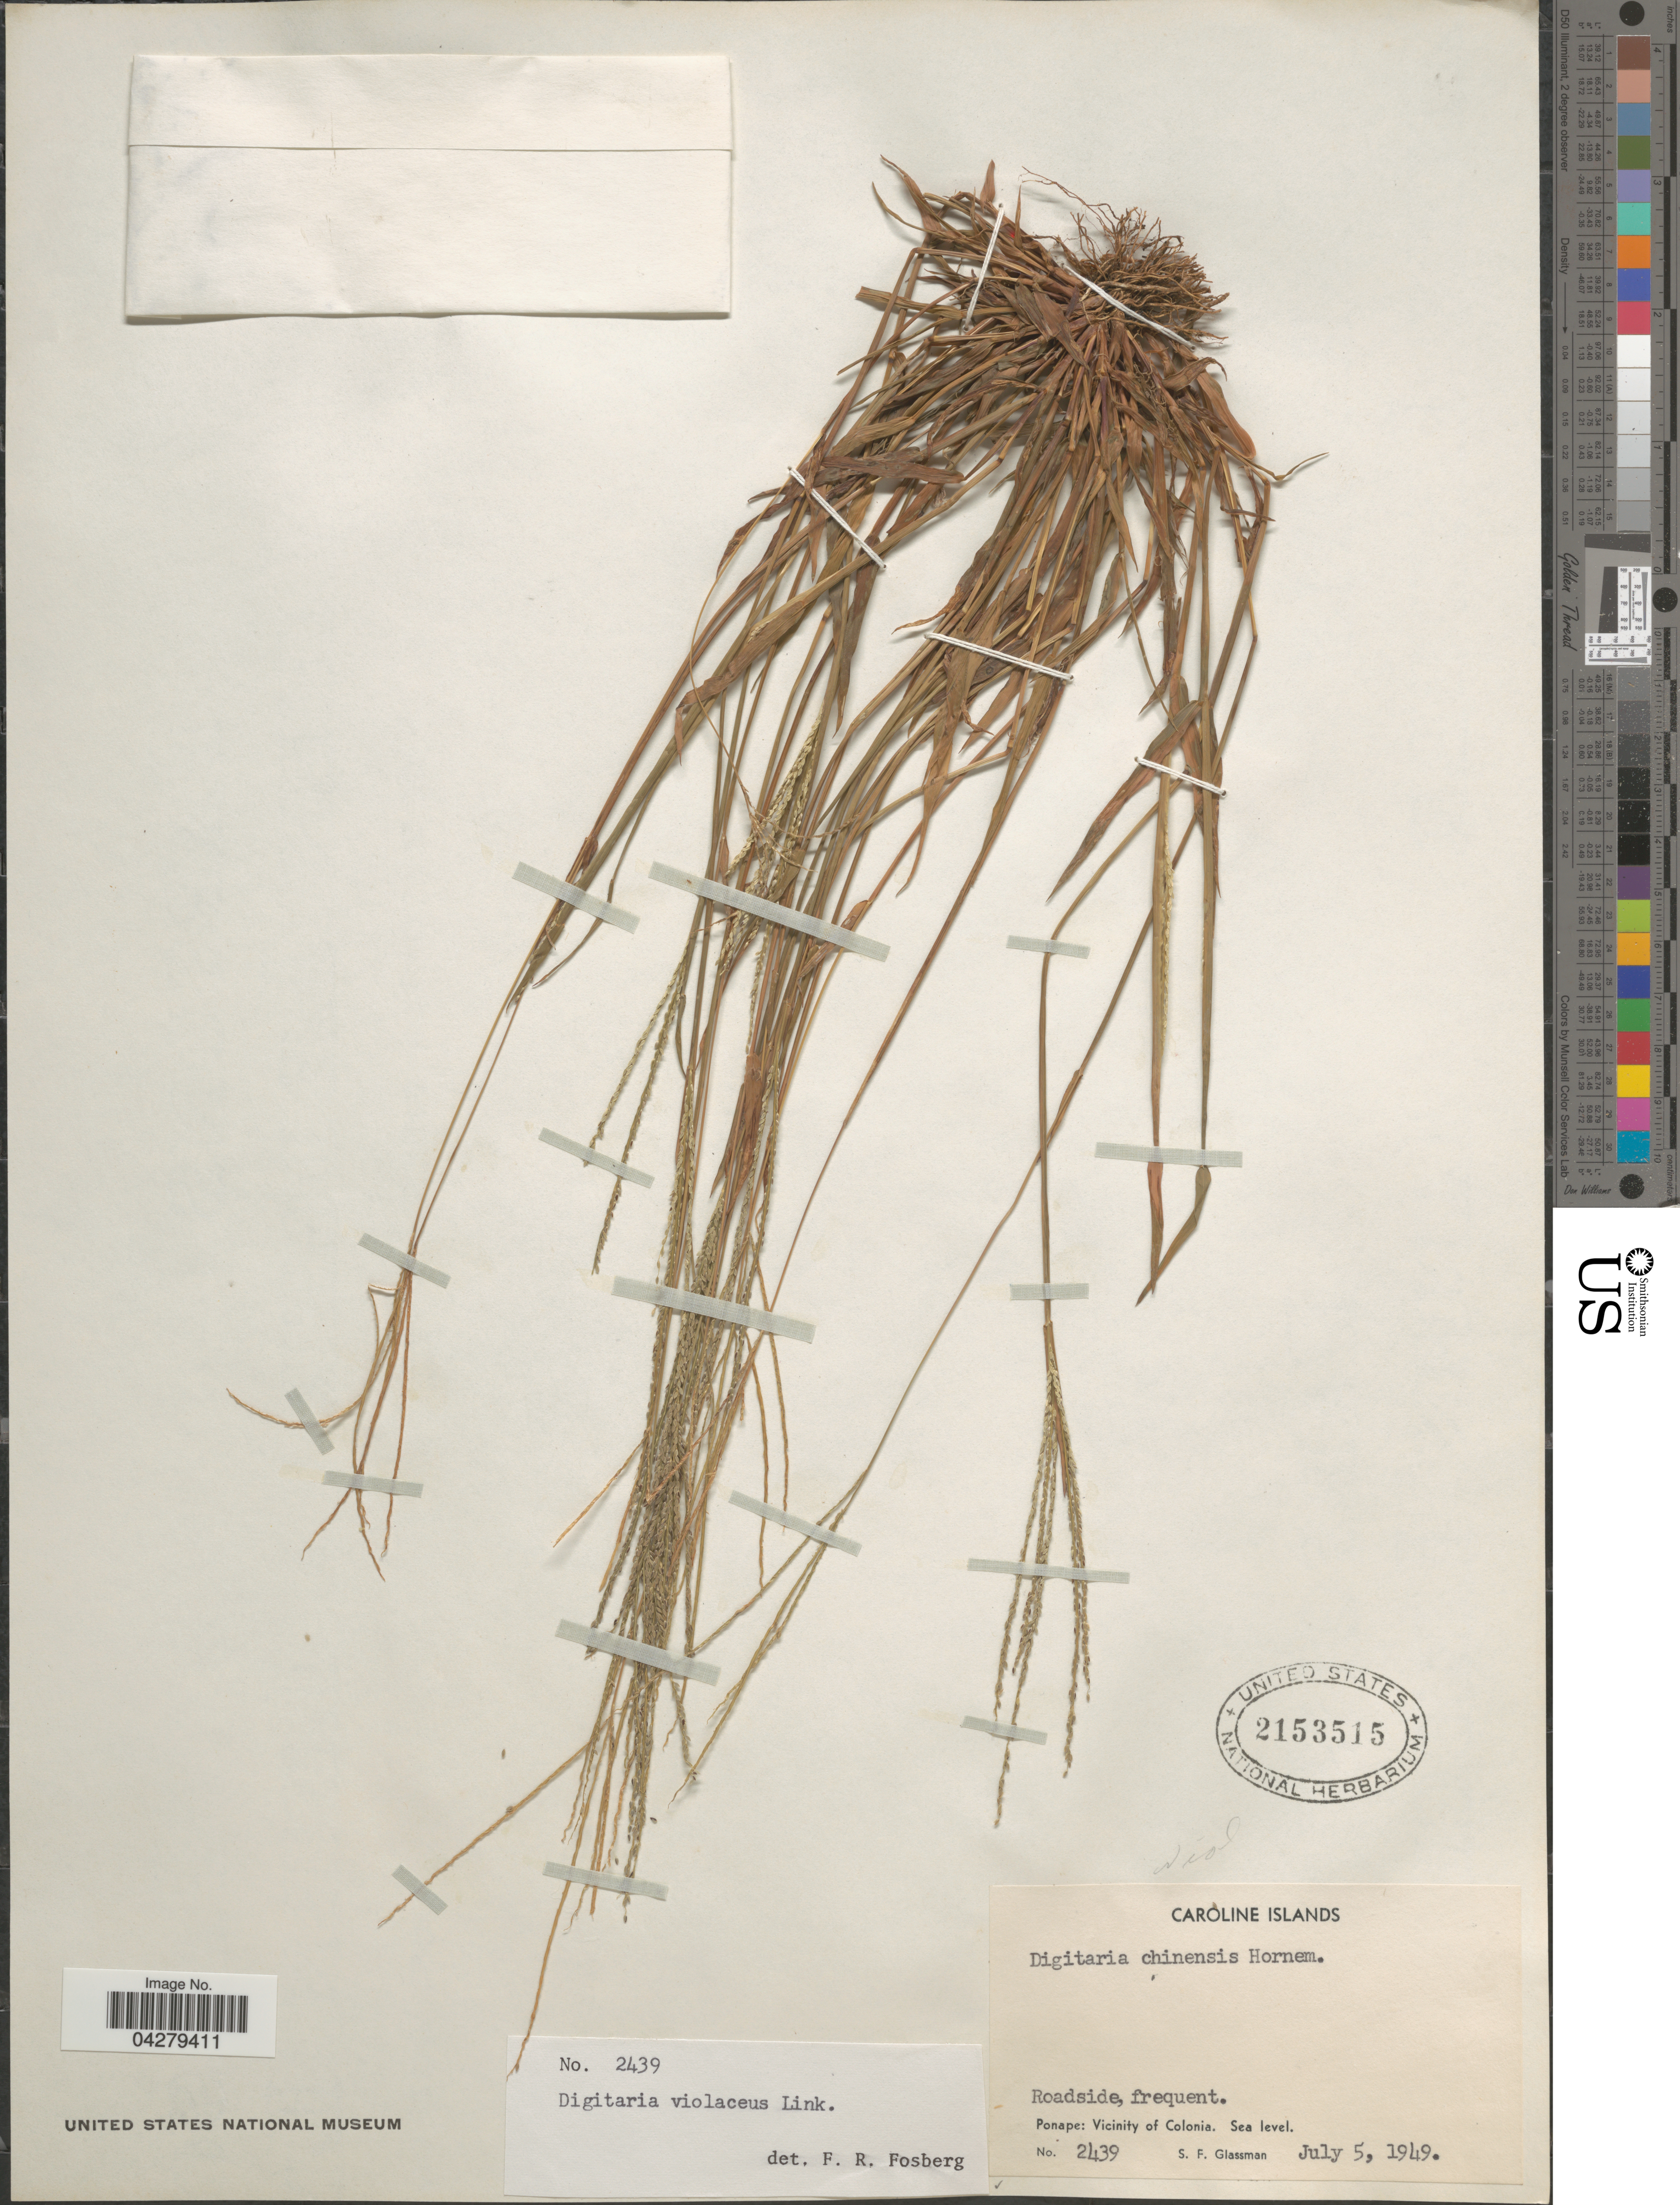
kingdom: Plantae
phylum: Tracheophyta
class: Liliopsida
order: Poales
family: Poaceae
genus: Digitaria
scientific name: Digitaria violascens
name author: Link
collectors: S. F. Glassman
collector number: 2439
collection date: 1949-07-05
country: Micronesia, Federated States of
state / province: Pohnpei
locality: Caroline Islands. Ponape: Vicinity of Colonia.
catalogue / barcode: US 2153515